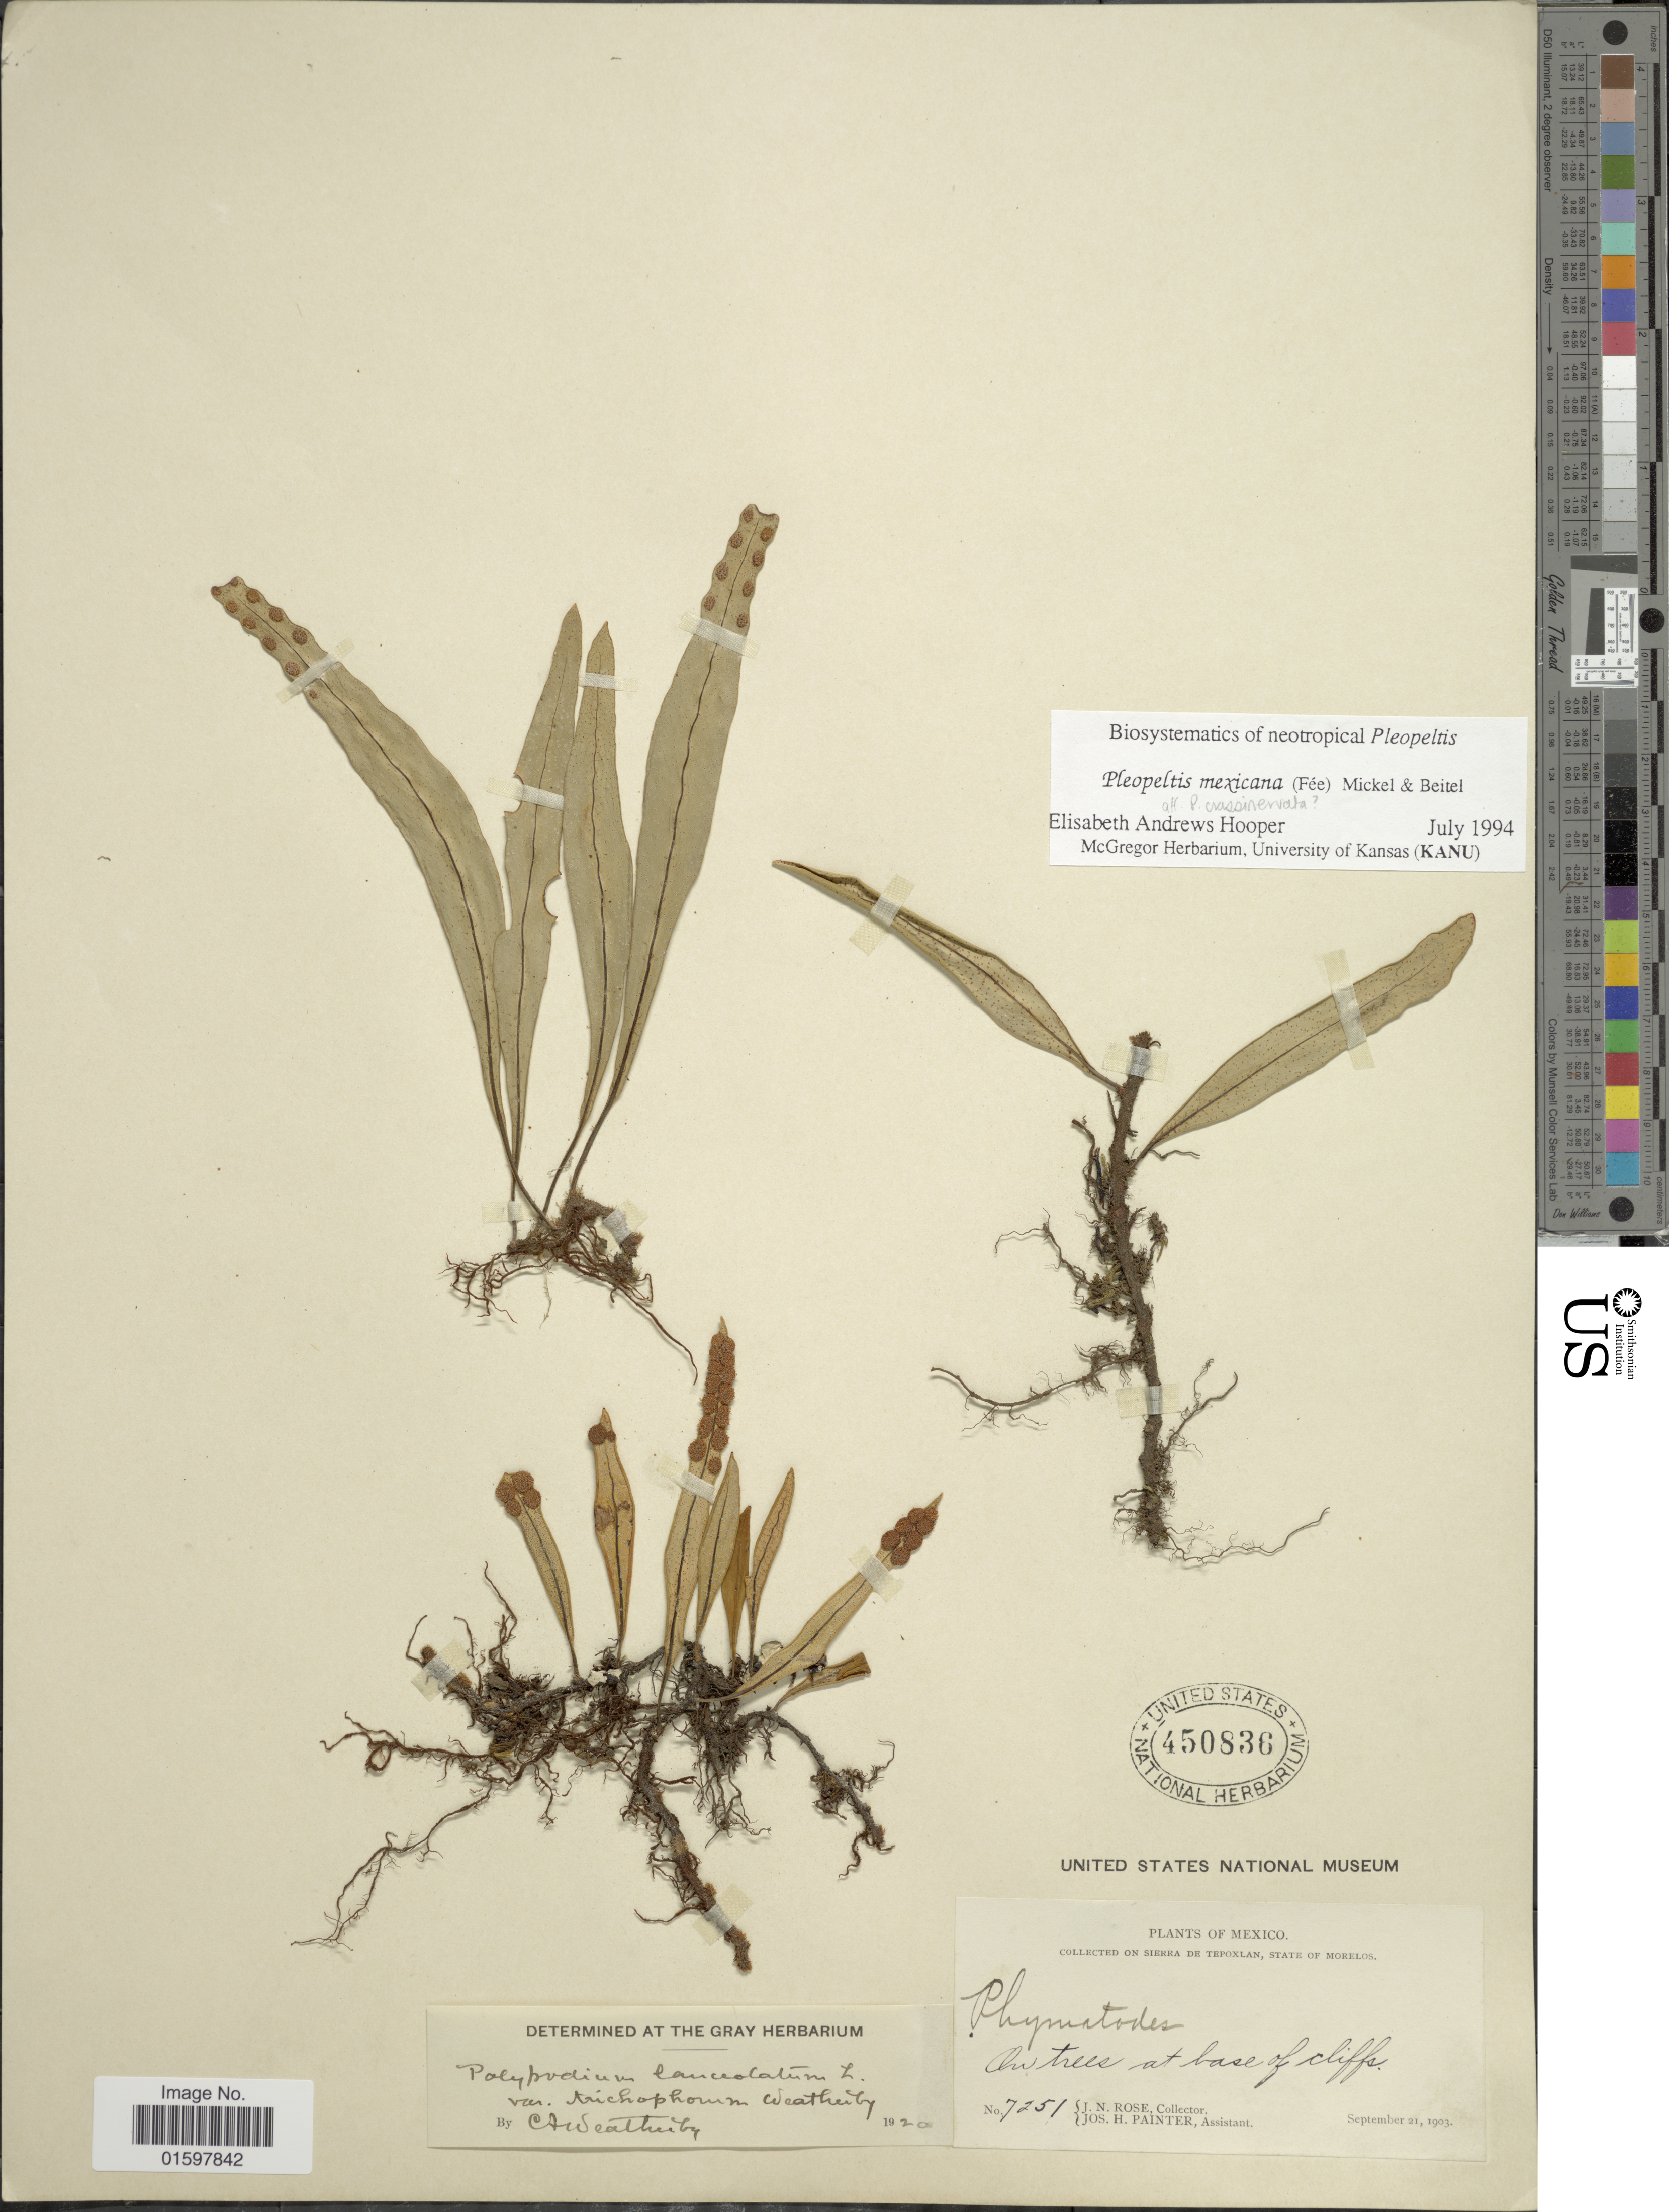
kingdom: Plantae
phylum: Tracheophyta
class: Polypodiopsida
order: Polypodiales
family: Polypodiaceae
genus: Pleopeltis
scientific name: Pleopeltis mexicana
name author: (Fée) Mickel & Beitel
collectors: J. N. Rose & J. H. Painter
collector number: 7251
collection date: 1903-09-21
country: Mexico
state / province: Morelos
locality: Sierra de Tepoxlan, on tree at base of cliffs.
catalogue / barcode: US 450836